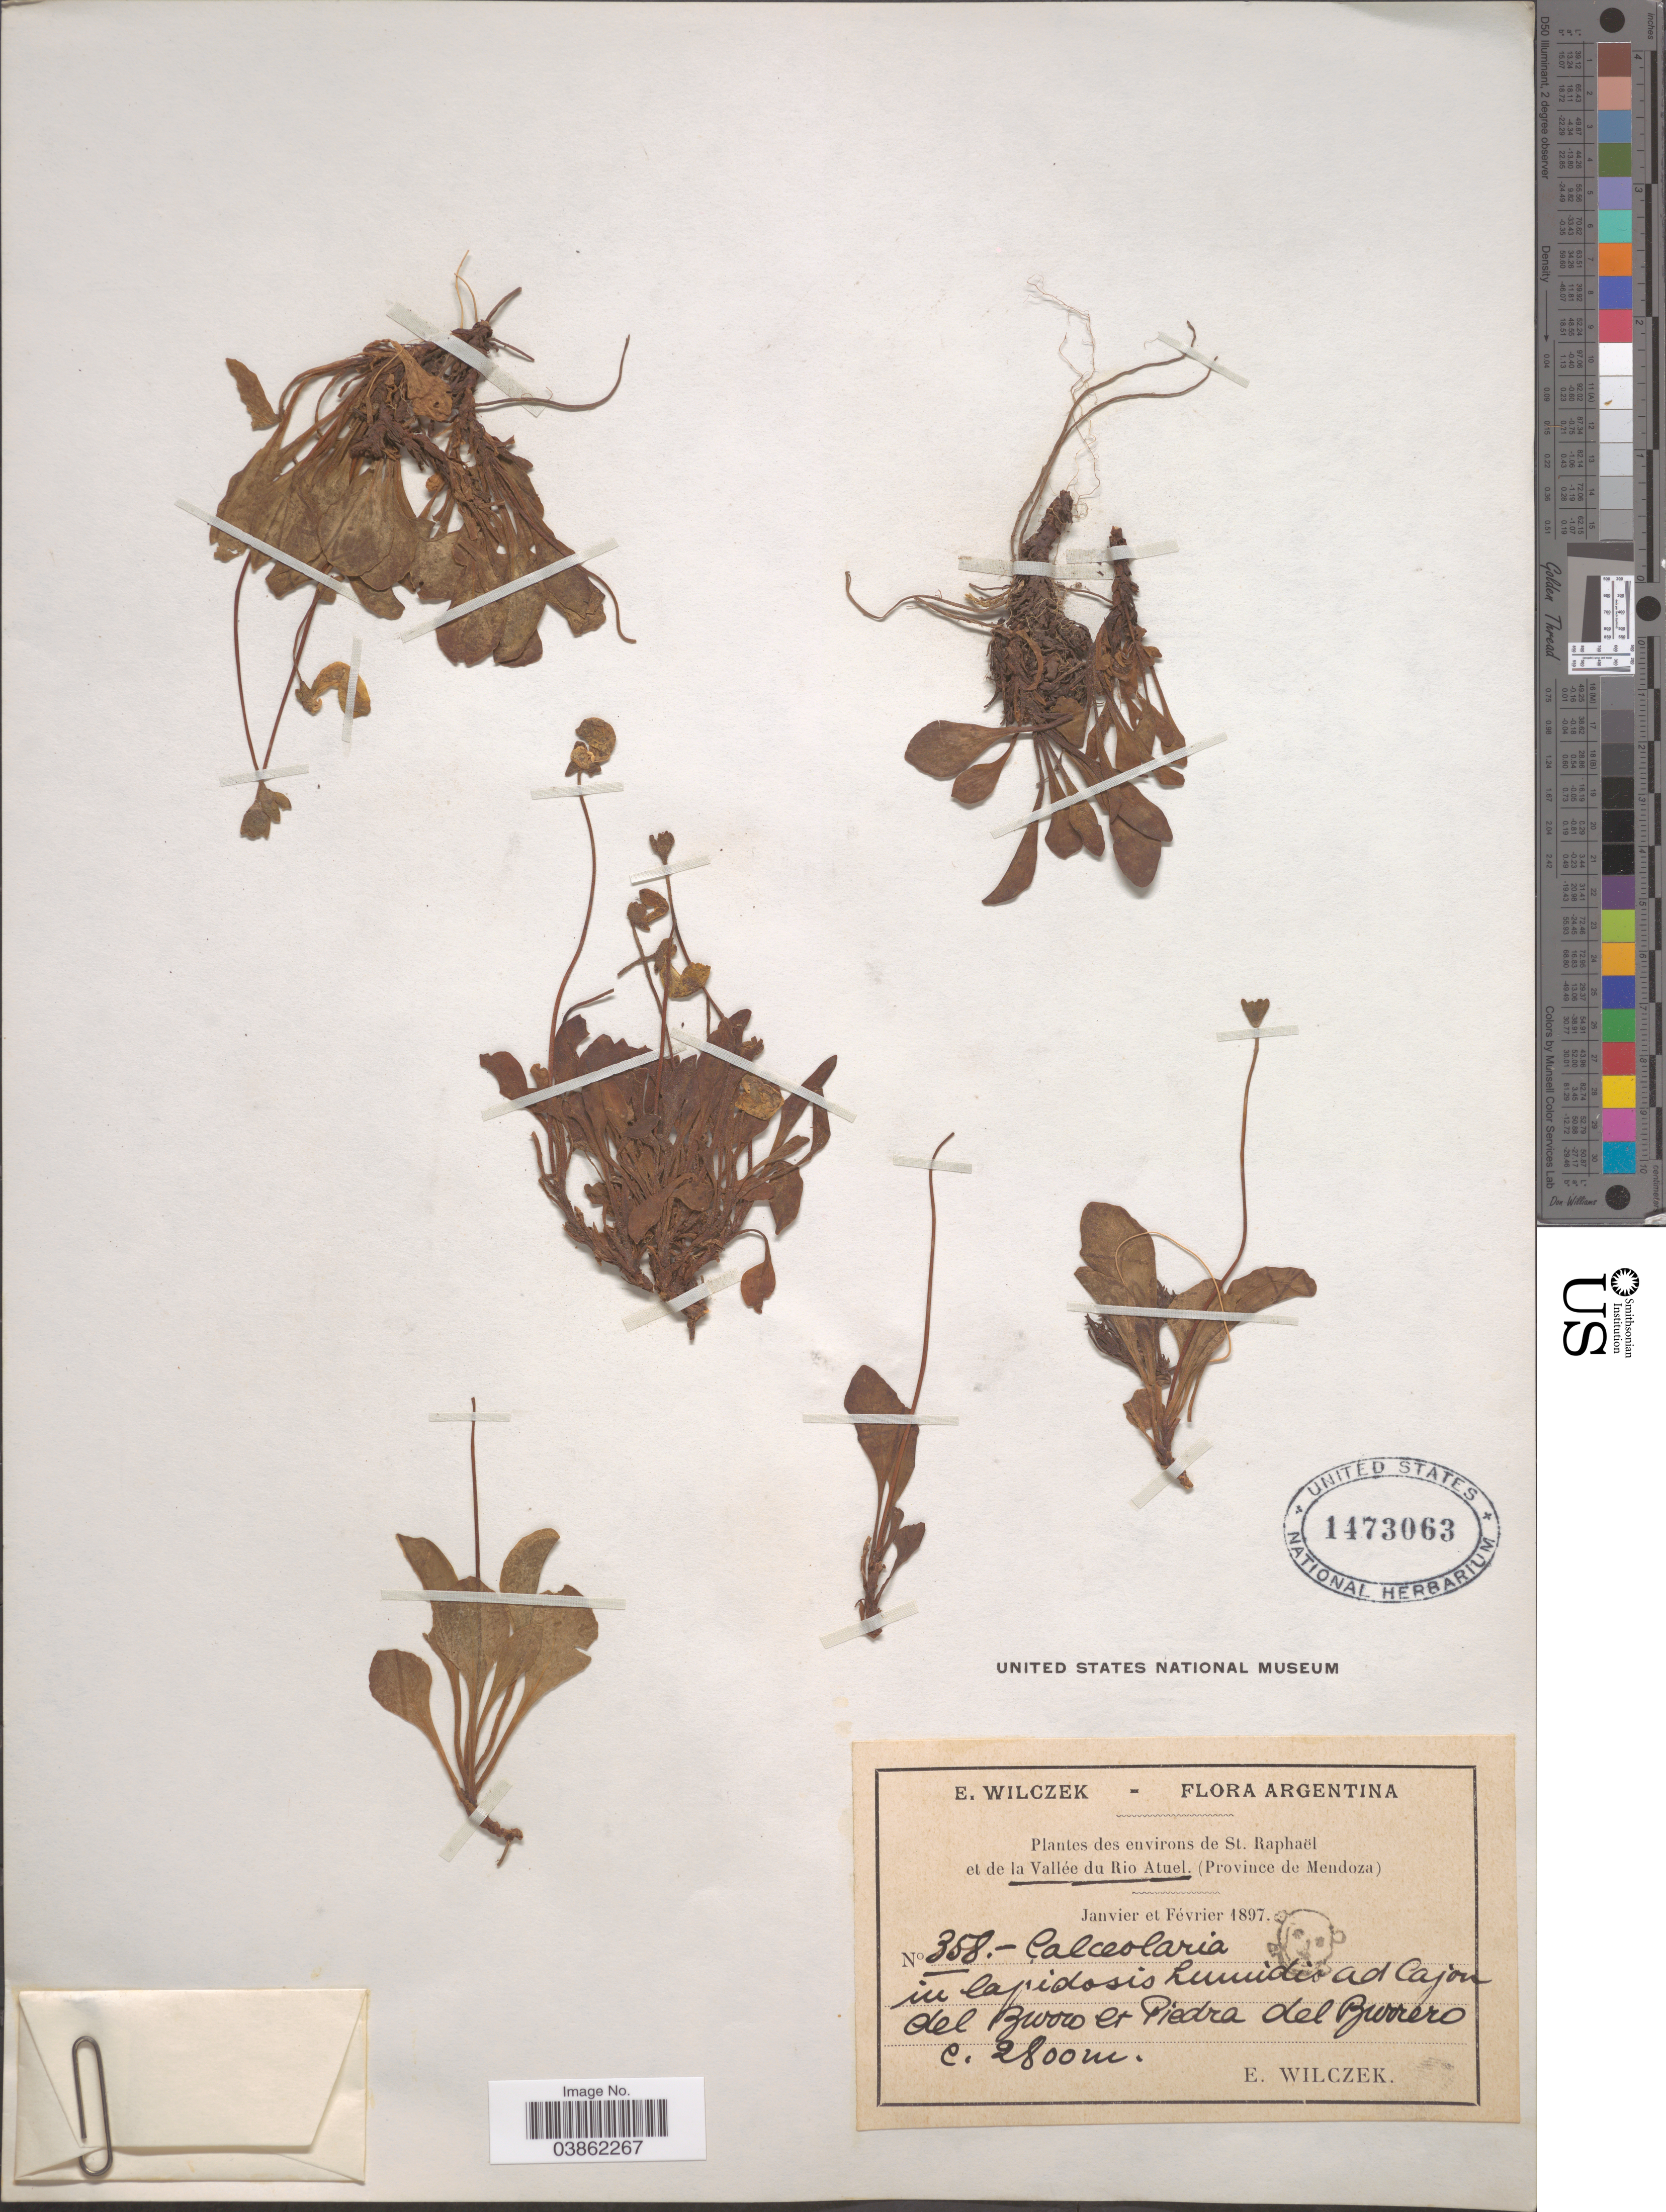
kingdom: Plantae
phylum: Tracheophyta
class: Magnoliopsida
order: Lamiales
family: Calceolariaceae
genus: Calceolaria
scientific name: Calceolaria sp.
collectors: E. Wilczek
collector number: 358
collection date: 1897-01/1897-02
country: Argentina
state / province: Mendoza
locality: Environs de St. Raphaël et de la Vallée du Rio Atuel. Ad Cajon del Burro et Piedra del Burrero.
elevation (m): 2800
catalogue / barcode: US 1473063